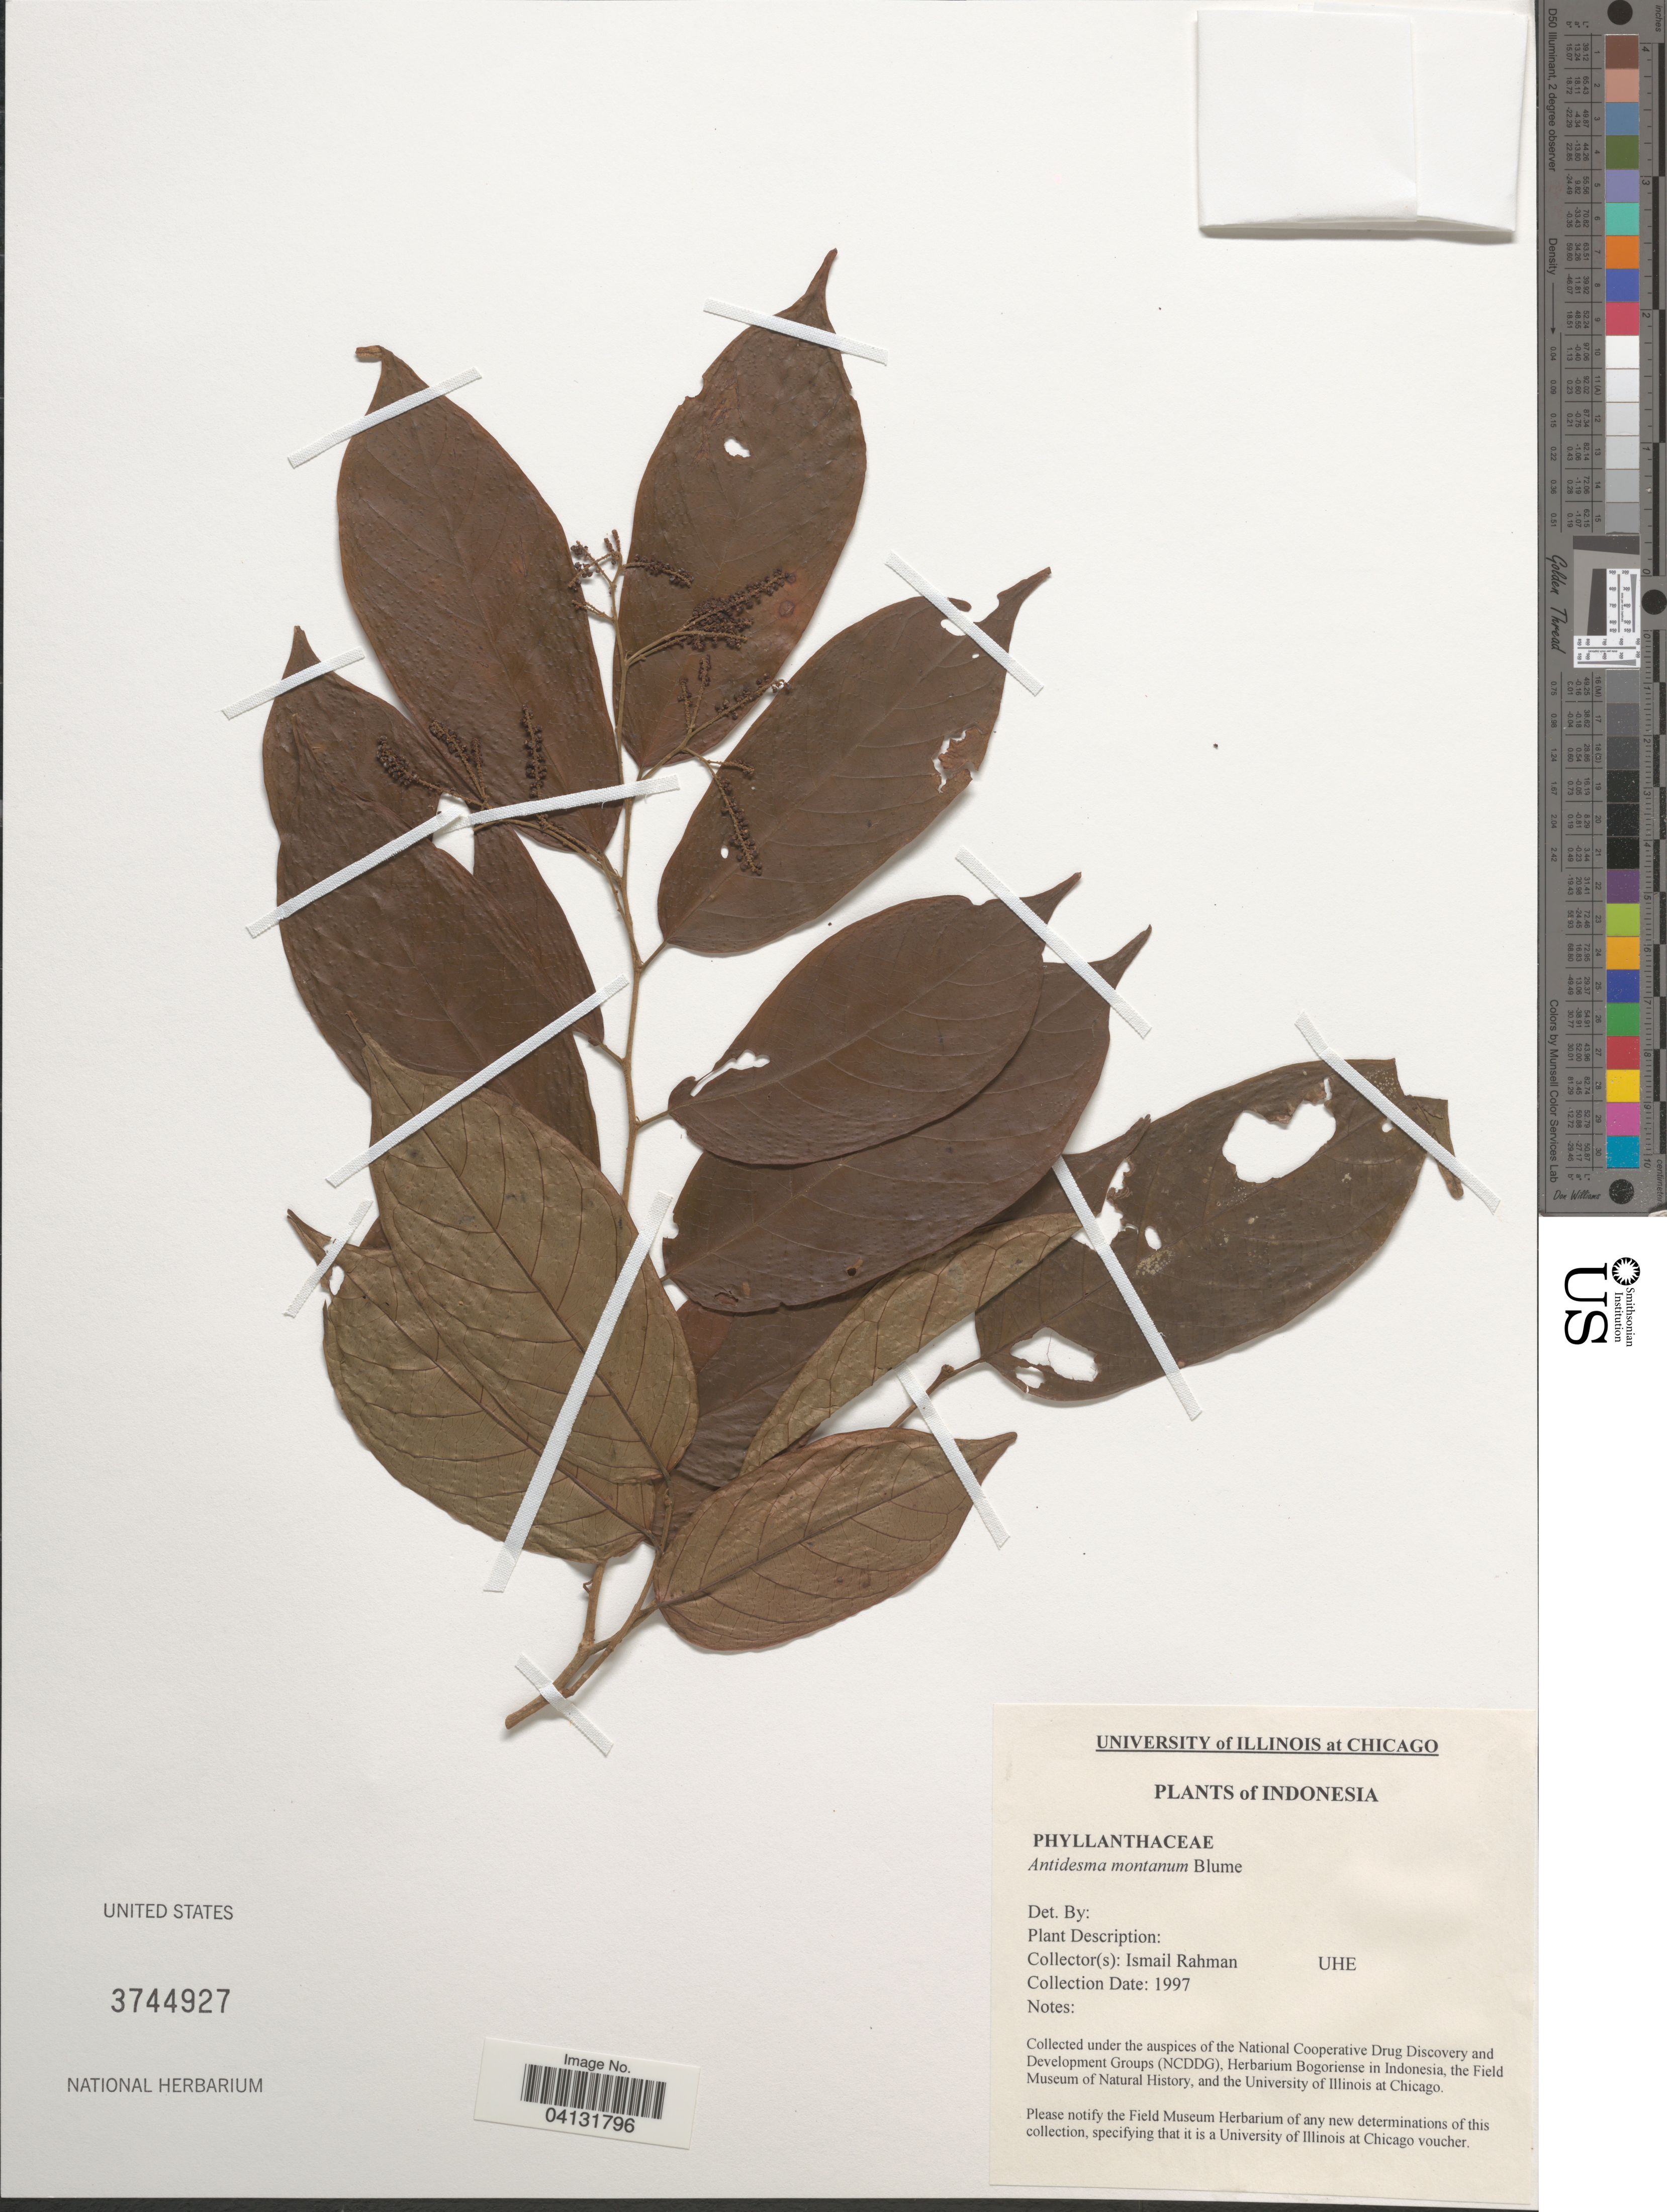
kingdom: Plantae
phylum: Tracheophyta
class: Magnoliopsida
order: Malpighiales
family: Phyllanthaceae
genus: Antidesma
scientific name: Antidesma montanum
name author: Blume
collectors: I. Rahman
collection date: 1997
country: Indonesia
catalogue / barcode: US 3744927